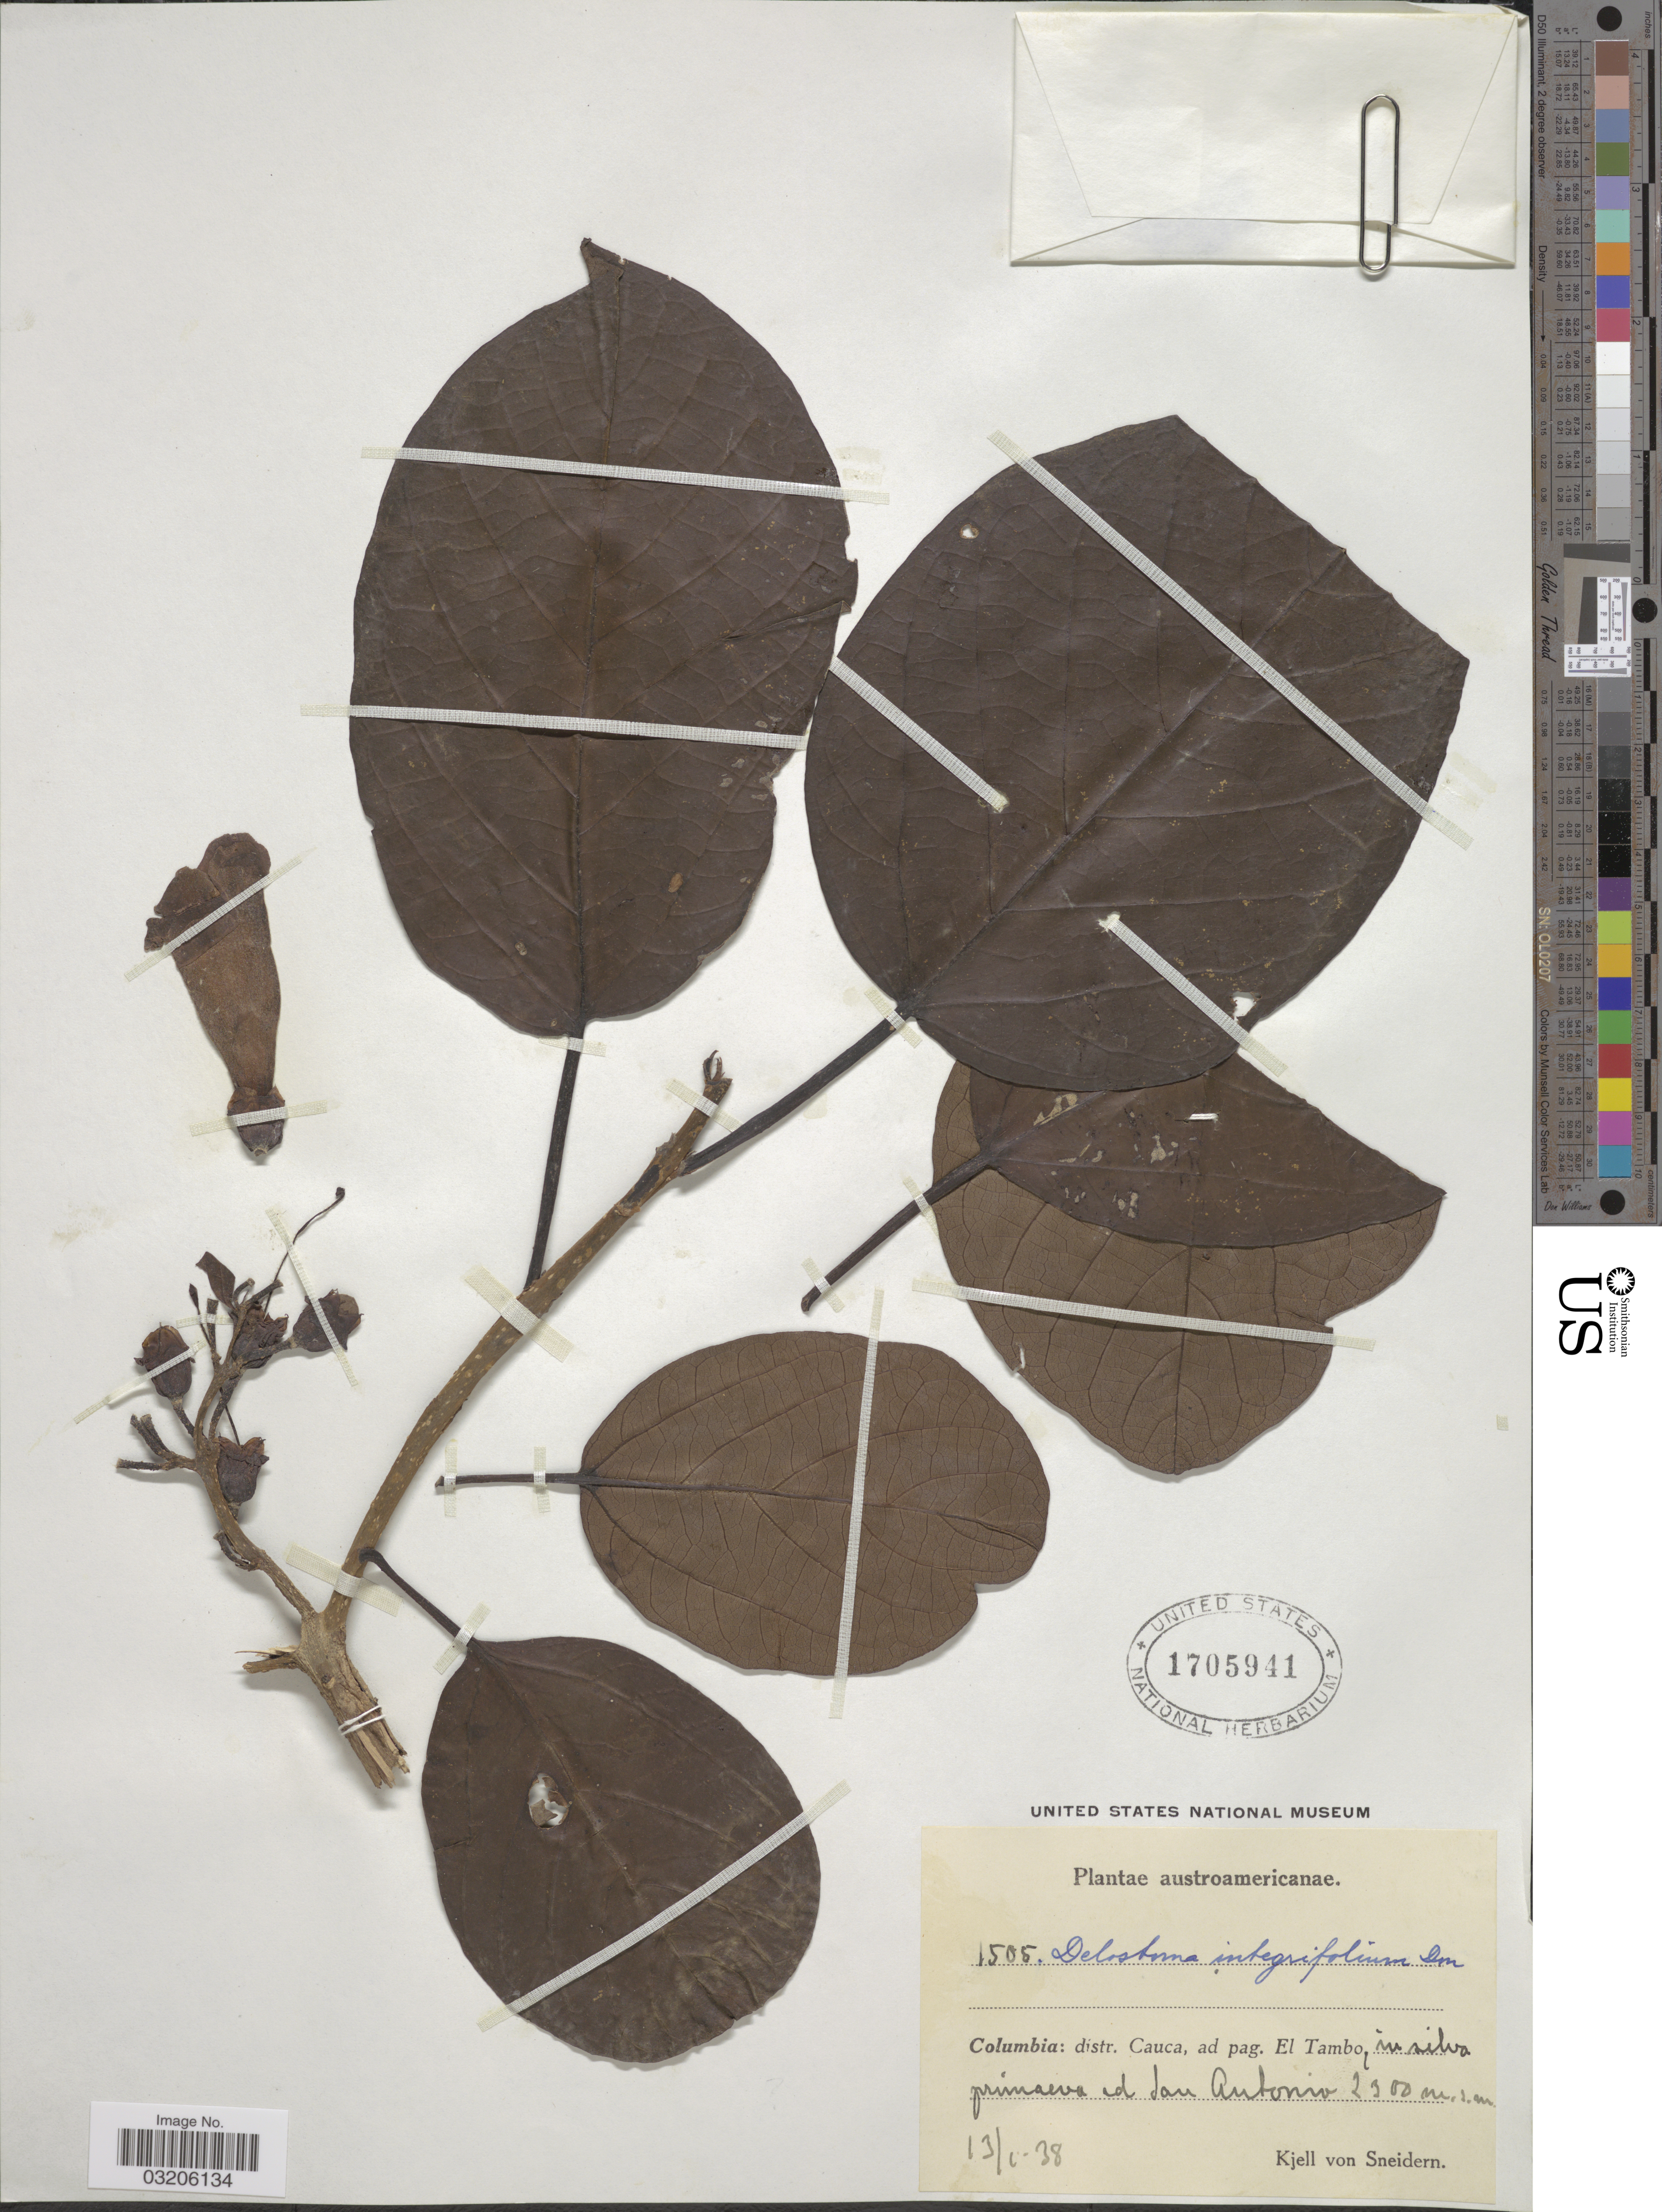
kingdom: Plantae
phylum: Tracheophyta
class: Magnoliopsida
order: Lamiales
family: Bignoniaceae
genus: Delostoma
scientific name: Delostoma integrifolium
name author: D. Don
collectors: K. von Sneidern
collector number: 1505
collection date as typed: Transcribed d/m/y: 13/1/38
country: Colombia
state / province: Cauca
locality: Distr. Cauca, ad pag. El Tambo, in silva primaeva ad San Antonio.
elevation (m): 2300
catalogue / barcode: US 1705941